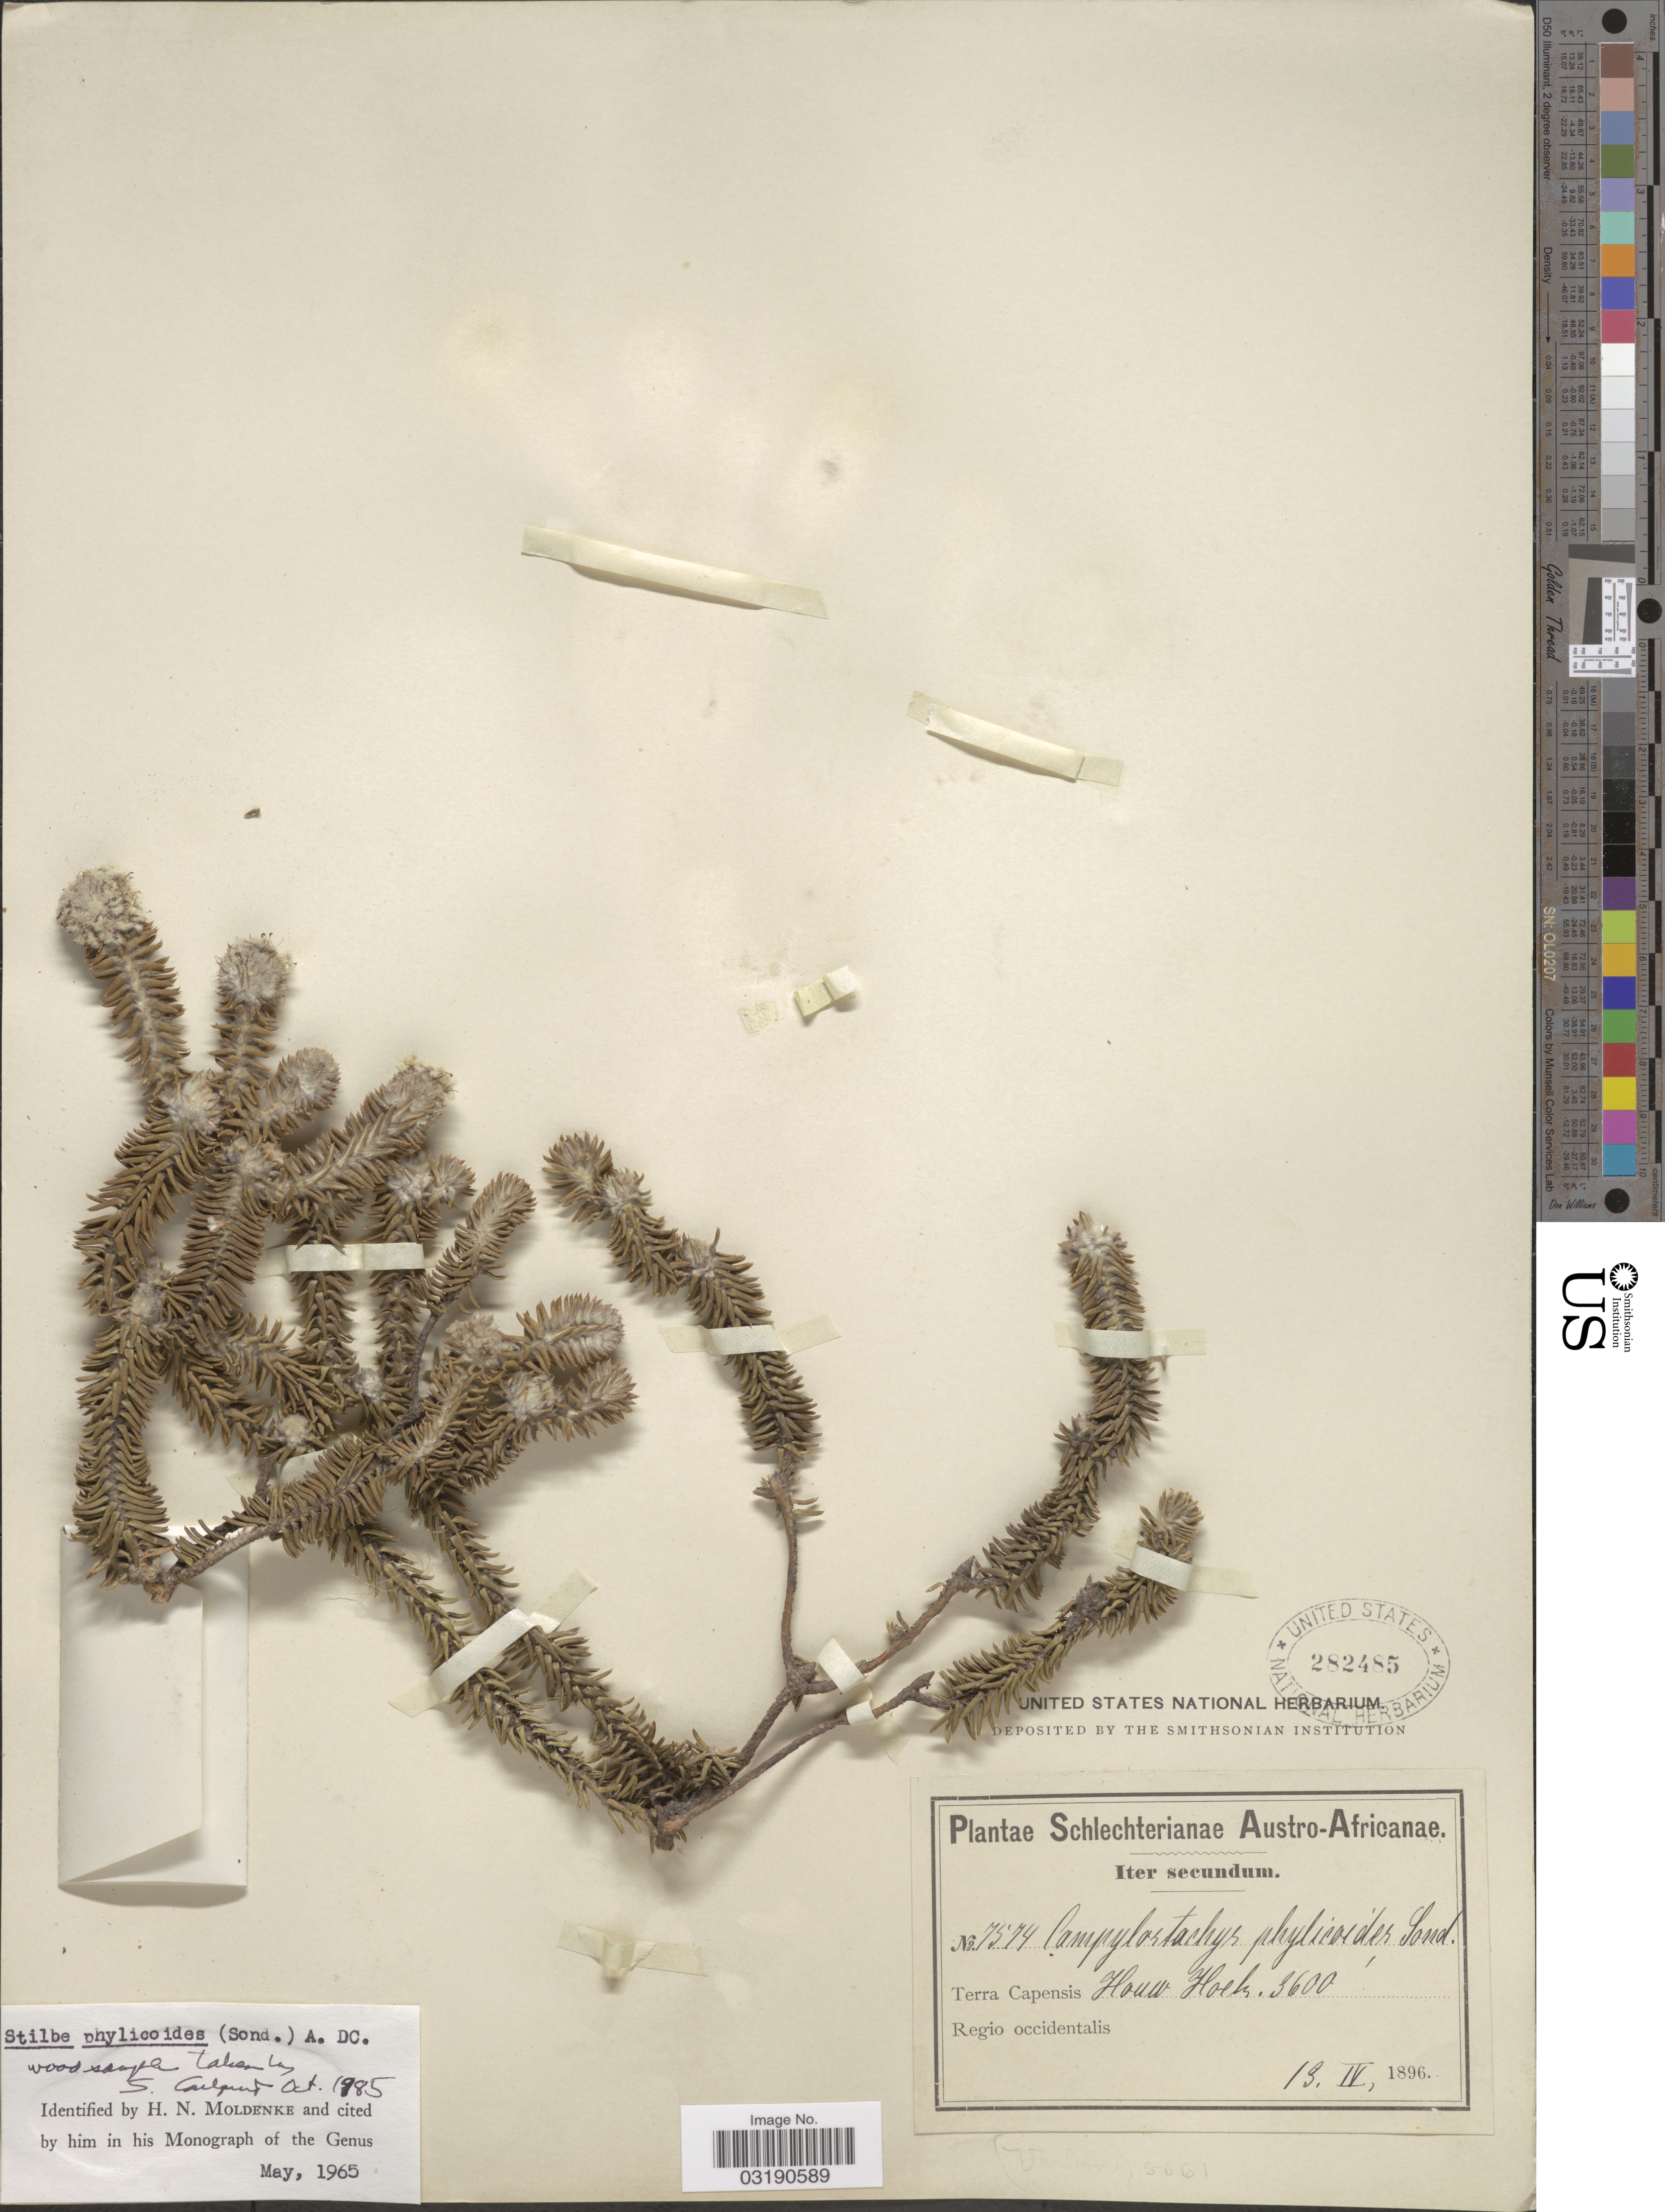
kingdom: Plantae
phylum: Tracheophyta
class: Magnoliopsida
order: Lamiales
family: Stilbaceae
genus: Stilbe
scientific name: Stilbe phylicoides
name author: A. DC.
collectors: Schlechter, --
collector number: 7574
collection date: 1896-04-13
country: South Africa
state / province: Western Cape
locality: Austro-Africanae, Terra Capensis, Houw Hoek, Regio occidentalis.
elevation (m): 1097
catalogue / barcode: US 282485